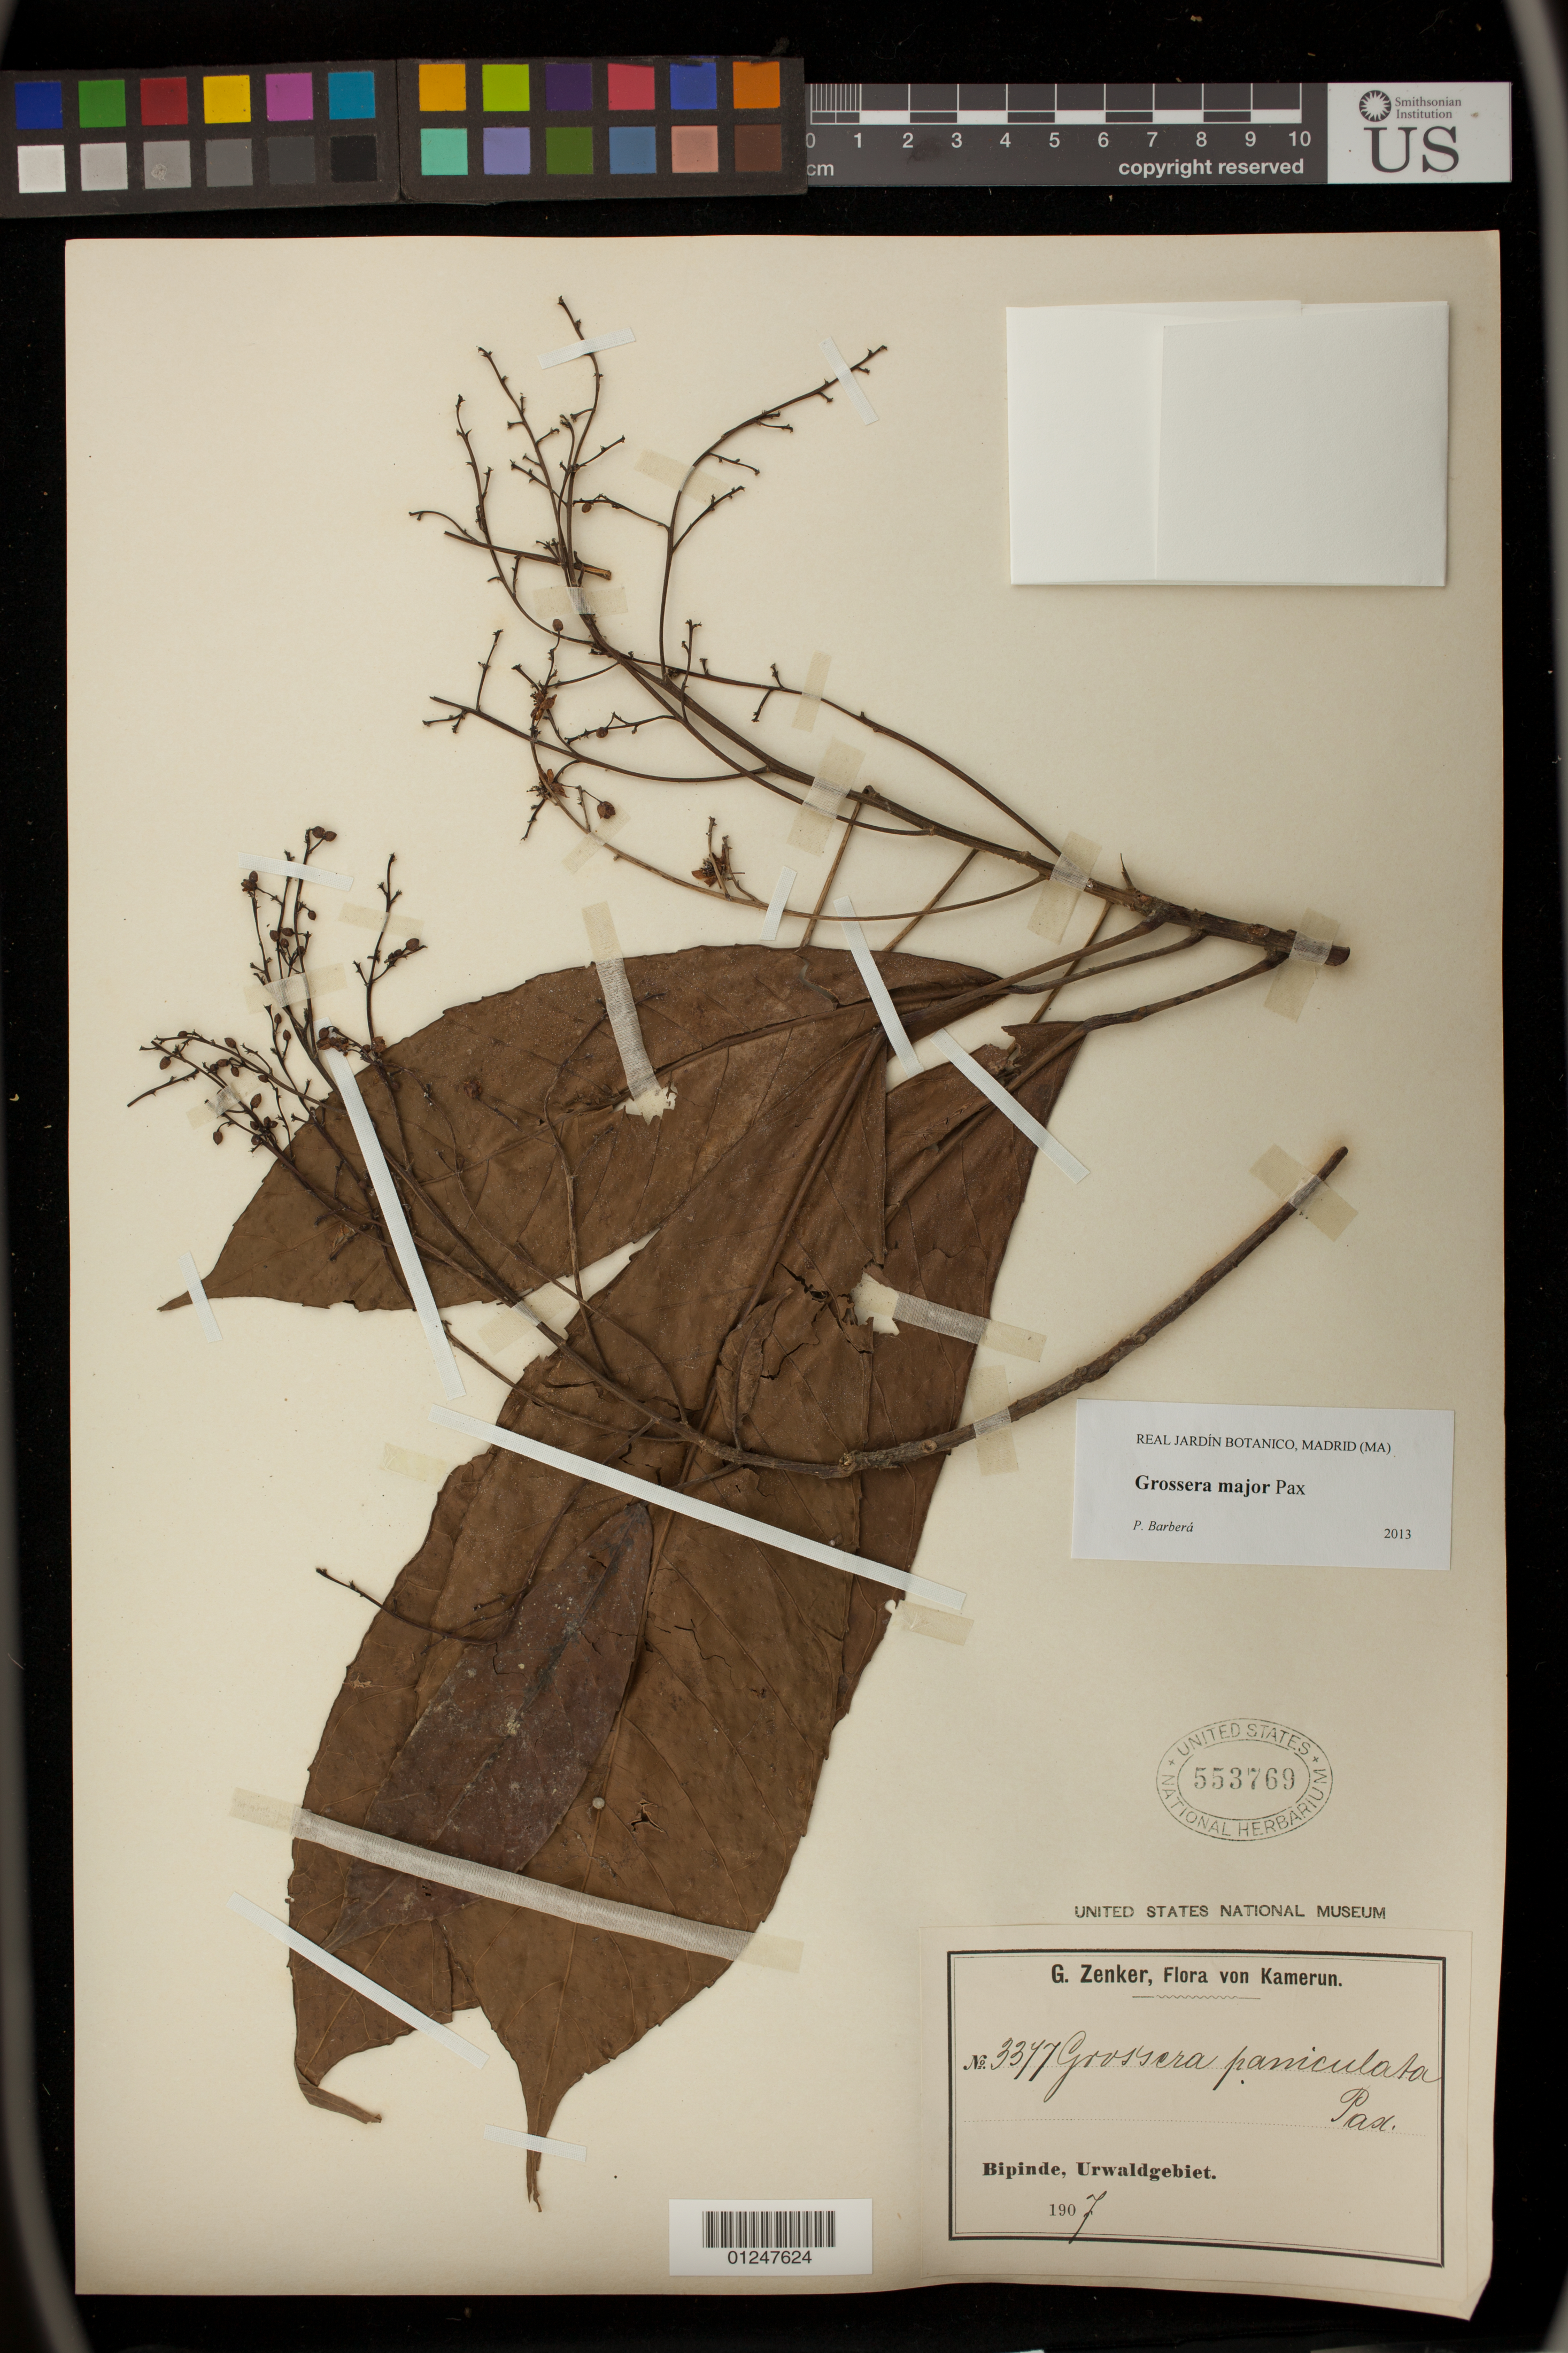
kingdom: Plantae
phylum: Tracheophyta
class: Magnoliopsida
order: Malpighiales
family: Euphorbiaceae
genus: Grossera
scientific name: Grossera major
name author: Pax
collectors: G. A. Zenker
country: Cameroon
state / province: Sud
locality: Bipindi, Urwaldgebiet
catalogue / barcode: US 553769